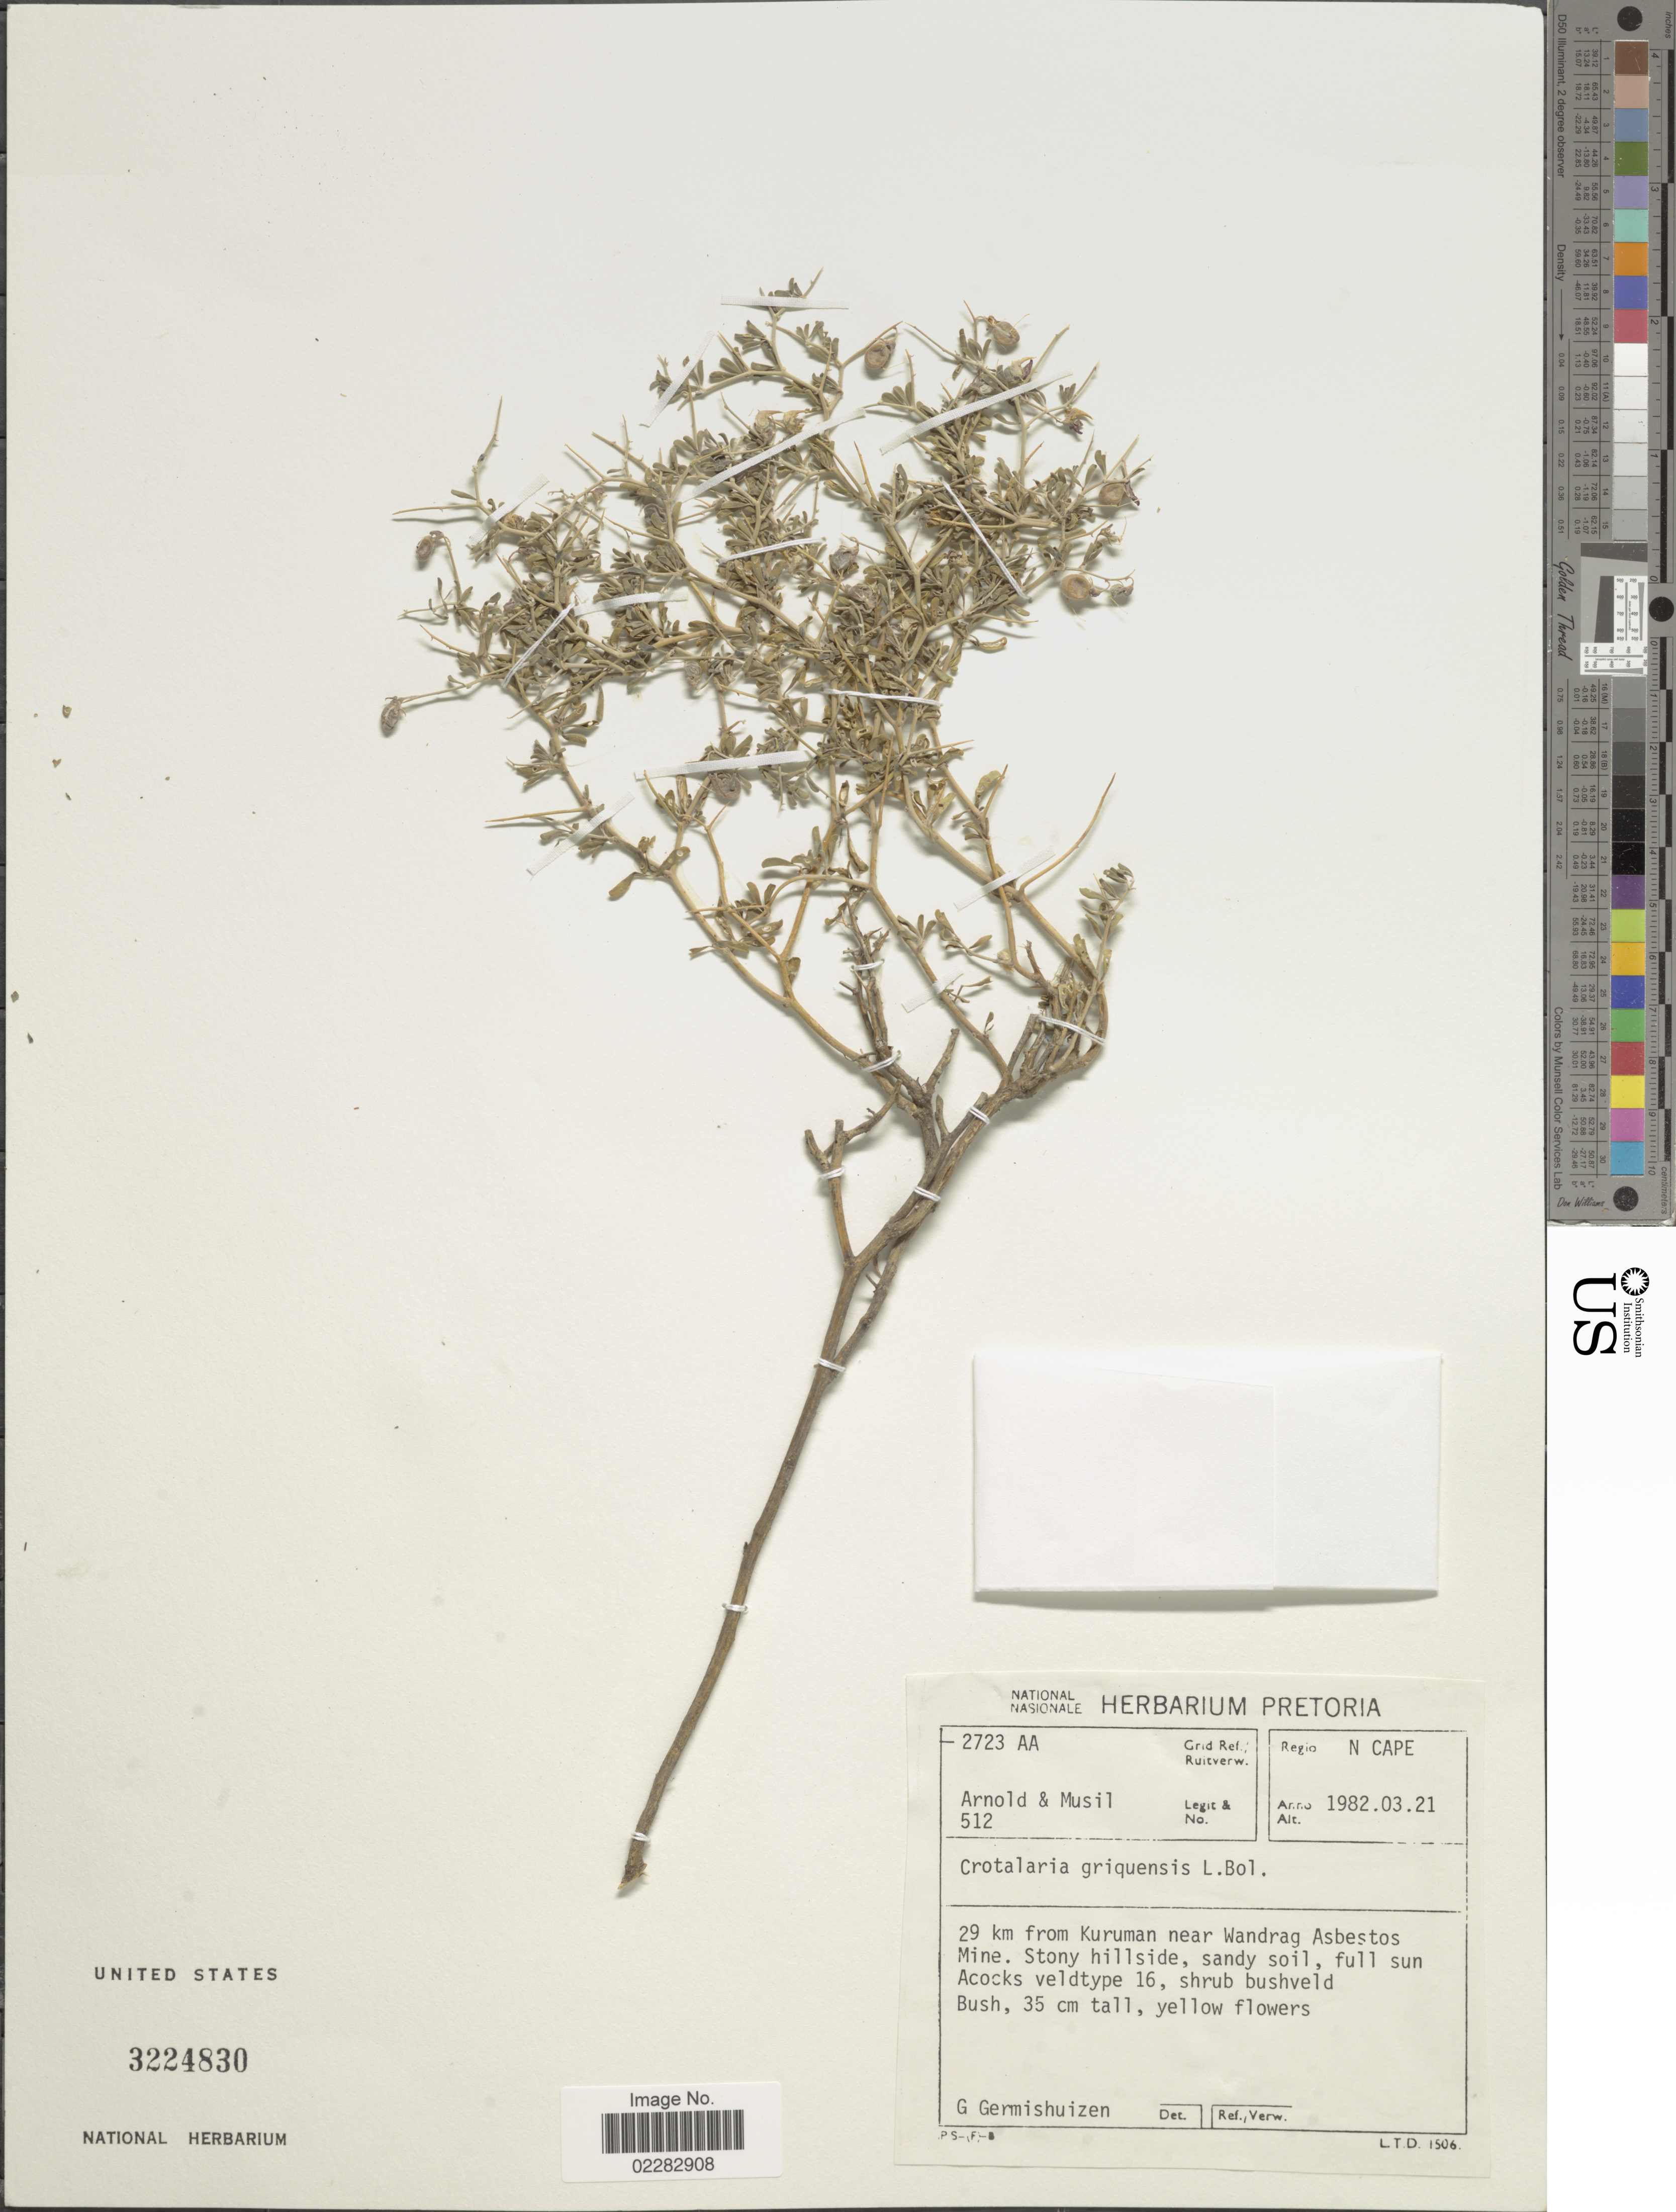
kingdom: Plantae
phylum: Tracheophyta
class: Magnoliopsida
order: Fabales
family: Fabaceae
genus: Crotalaria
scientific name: Crotalaria griquensis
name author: Bolus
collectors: -. Arnold & Musil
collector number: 512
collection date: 1982-03-21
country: South Africa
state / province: Northern Cape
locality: N Cape, 29 km from Kuruman near Wandrag Asbestos Mine, stony hillside.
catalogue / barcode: US 3224830